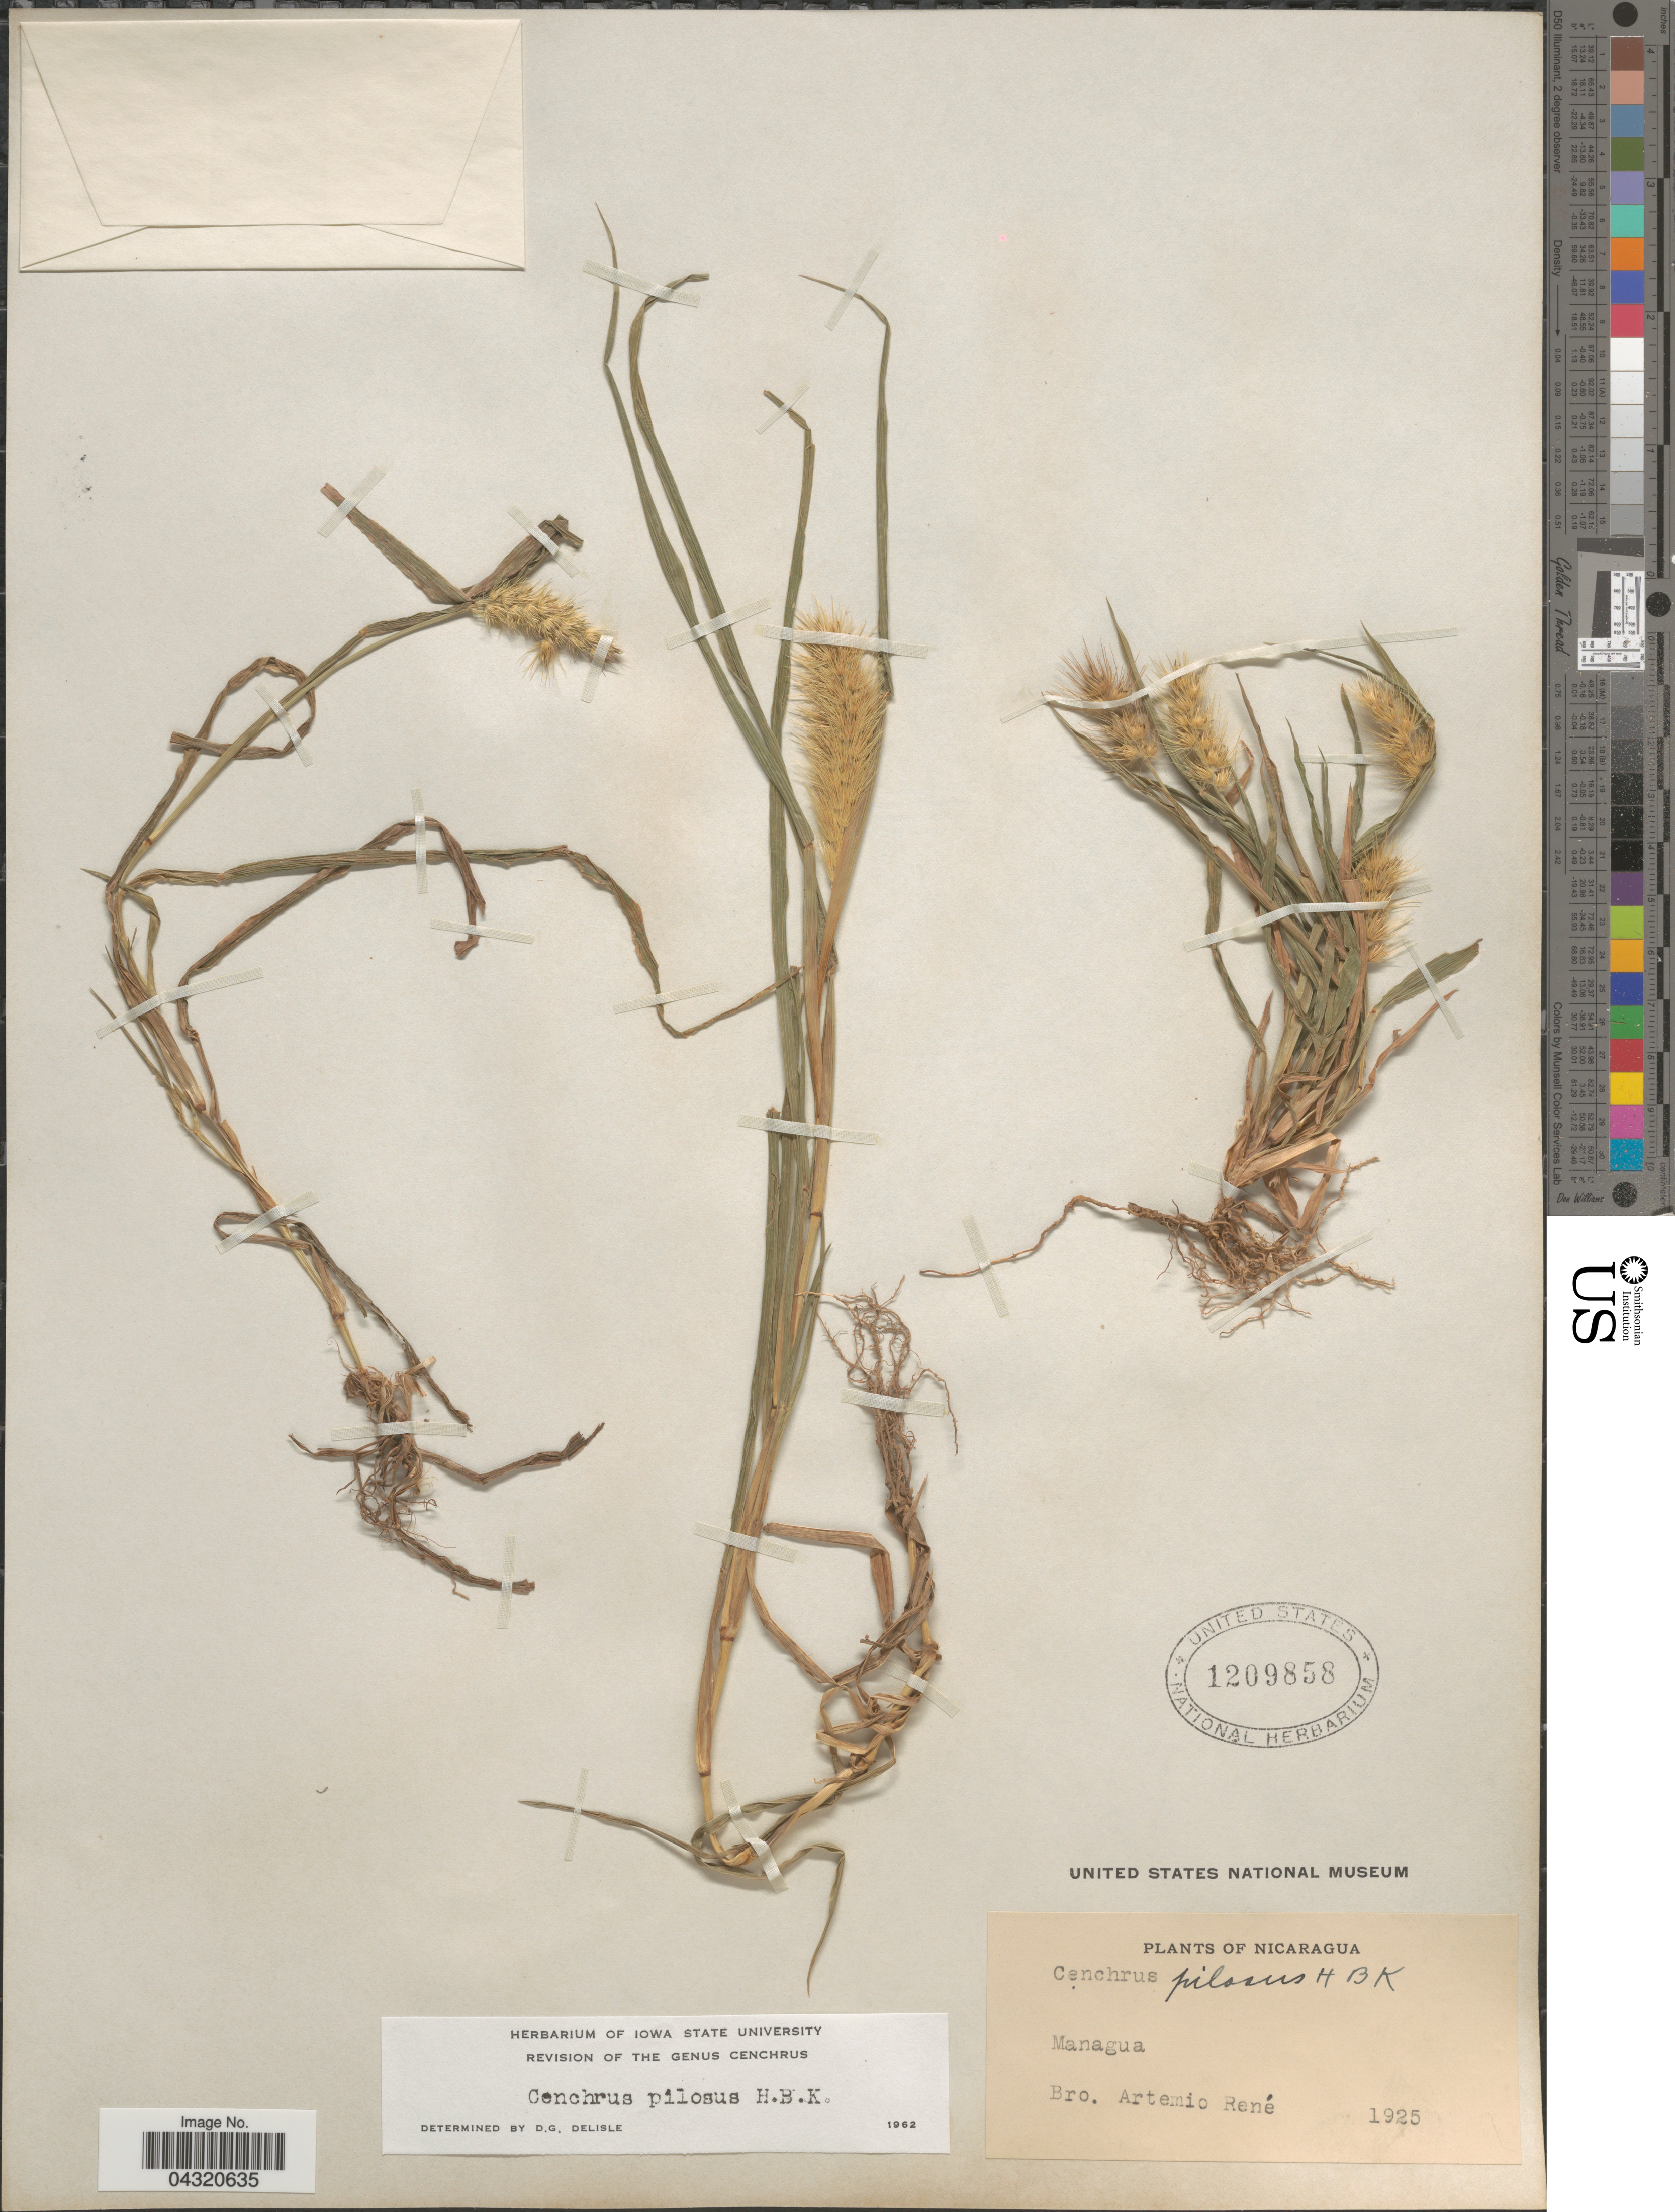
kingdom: Plantae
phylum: Tracheophyta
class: Liliopsida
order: Poales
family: Poaceae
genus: Cenchrus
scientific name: Cenchrus pilosus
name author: Kunth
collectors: B. Rene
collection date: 1925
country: Nicaragua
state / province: Managua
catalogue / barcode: US 1209858